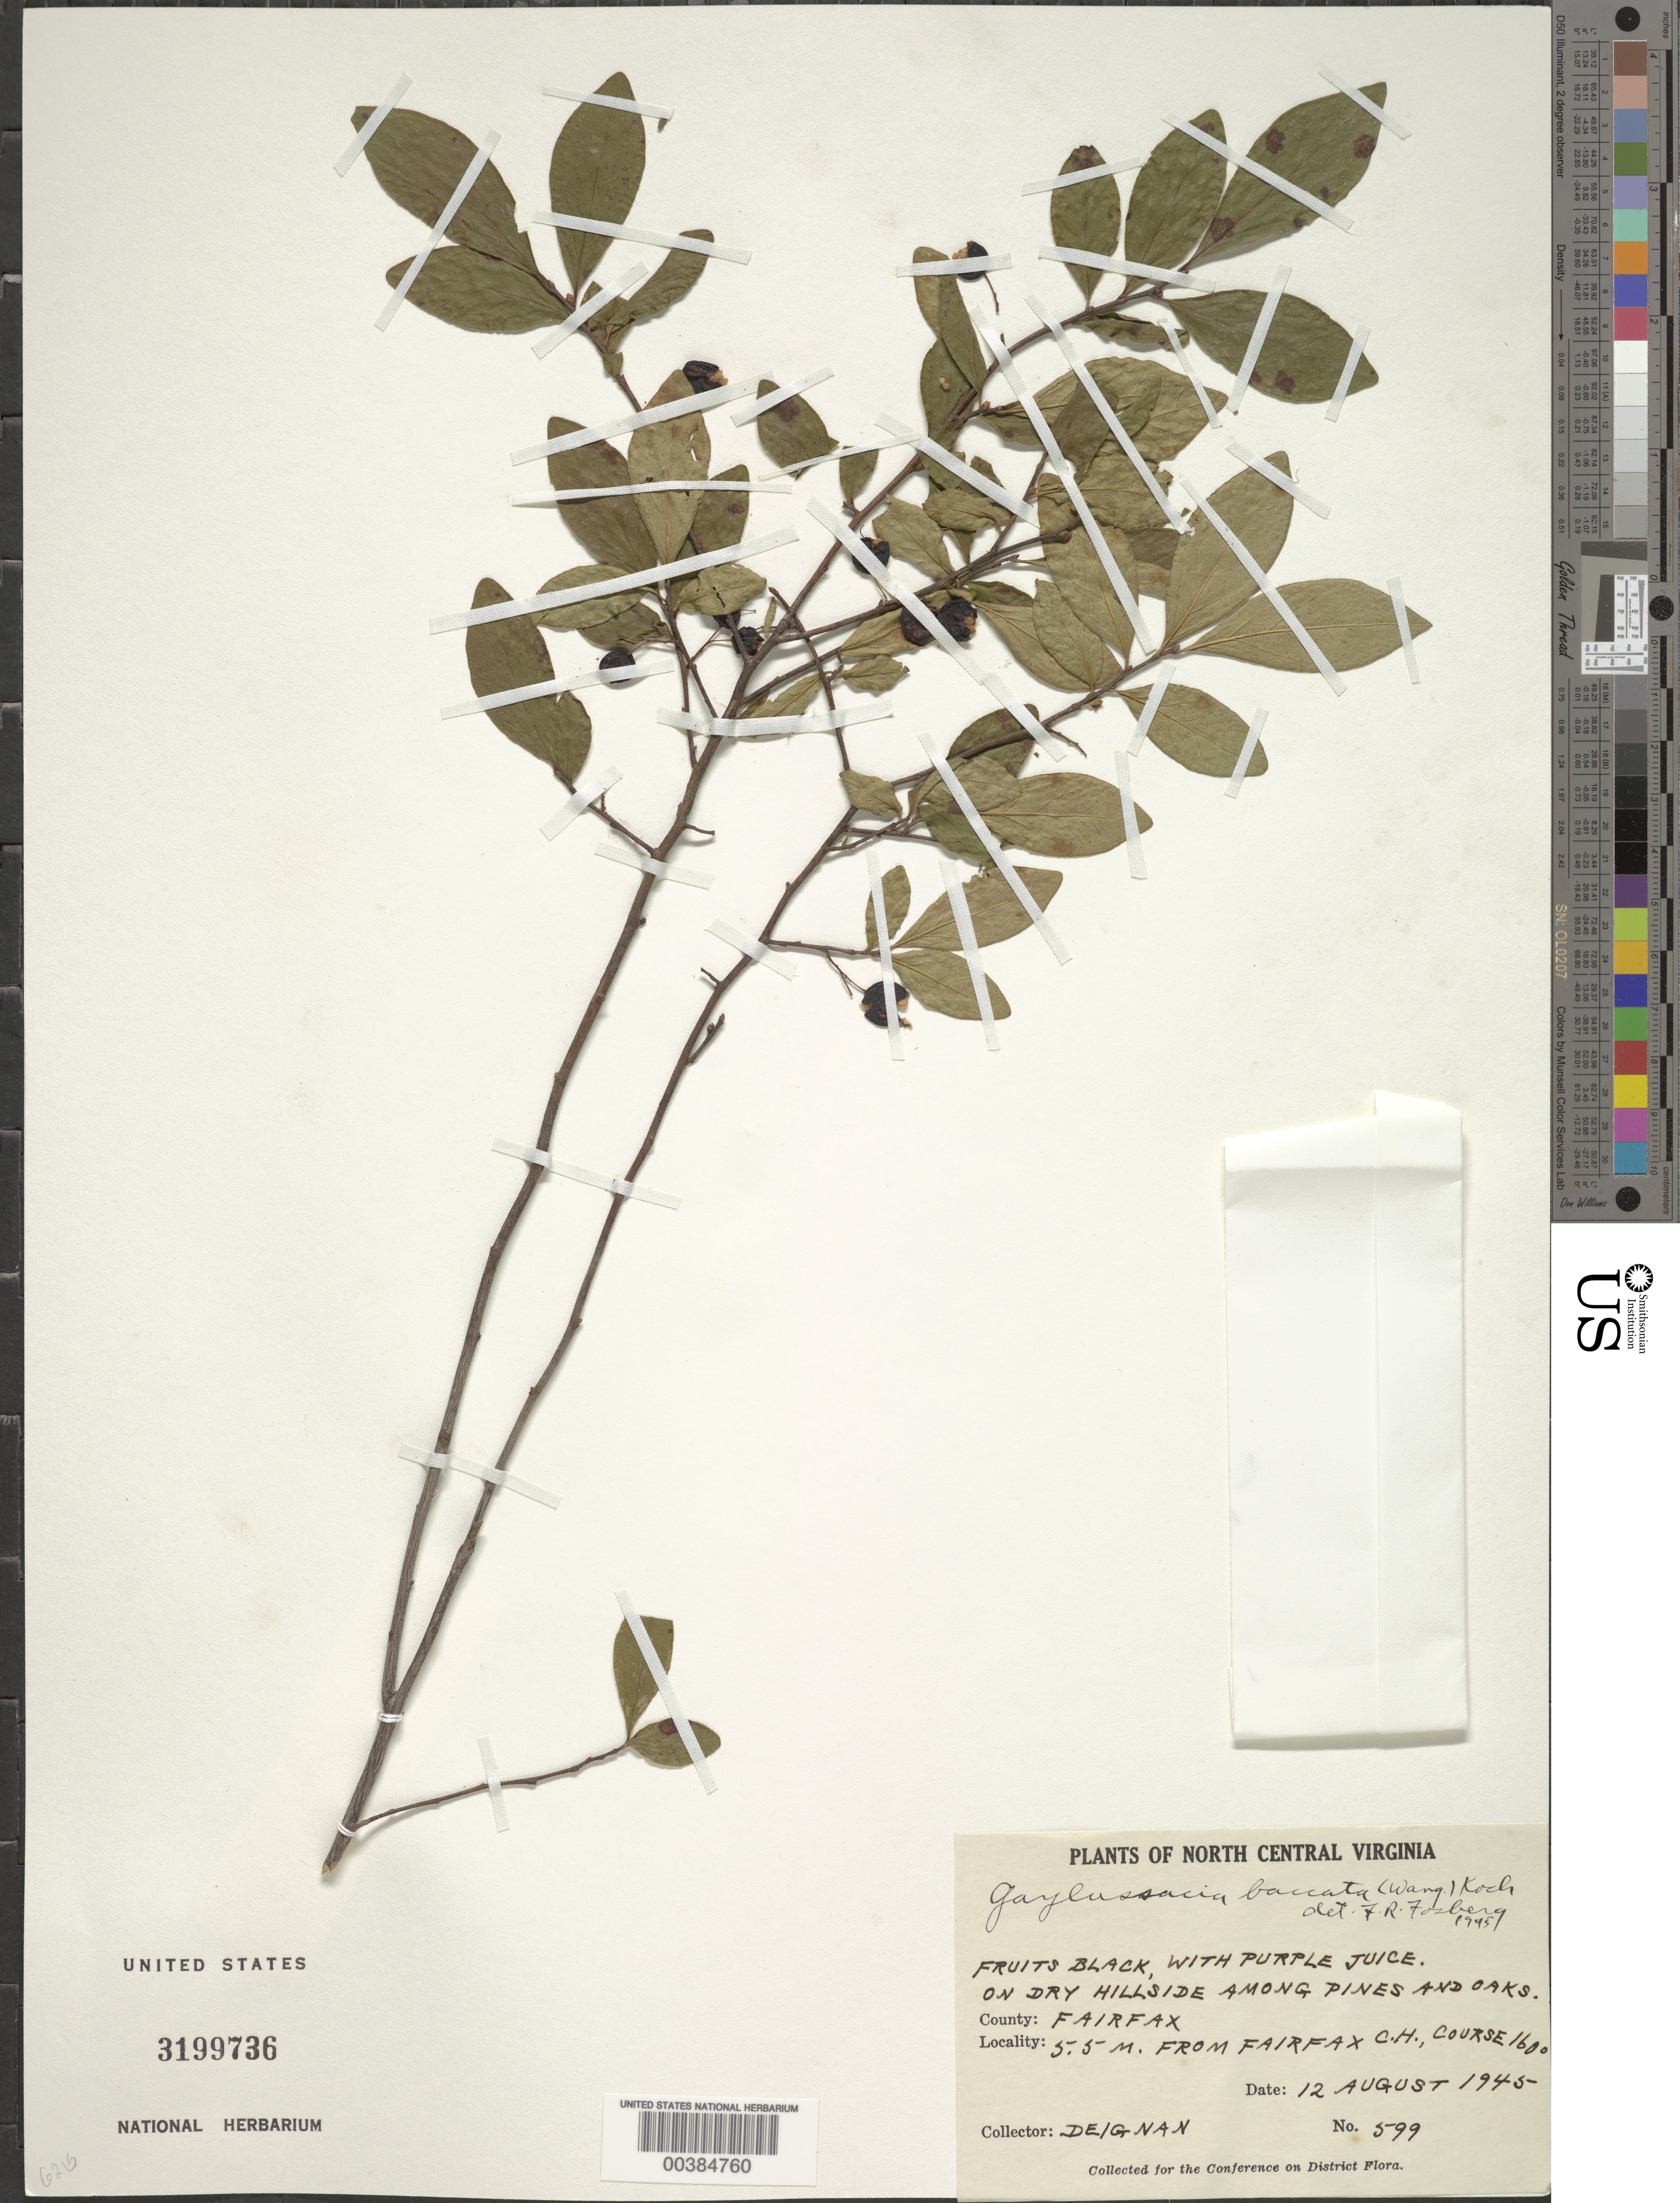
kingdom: Plantae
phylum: Tracheophyta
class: Magnoliopsida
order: Ericales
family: Ericaceae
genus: Gaylussacia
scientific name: Gaylussacia baccata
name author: (Wangenh.) K. Koch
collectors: H. Deignan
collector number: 599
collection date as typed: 12 Aug 1945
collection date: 1945-08-12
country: United States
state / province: Virginia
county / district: Fairfax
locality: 5.5 M from Fairfax Court House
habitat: Dry hillside among pines and oaks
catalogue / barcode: US 3199736